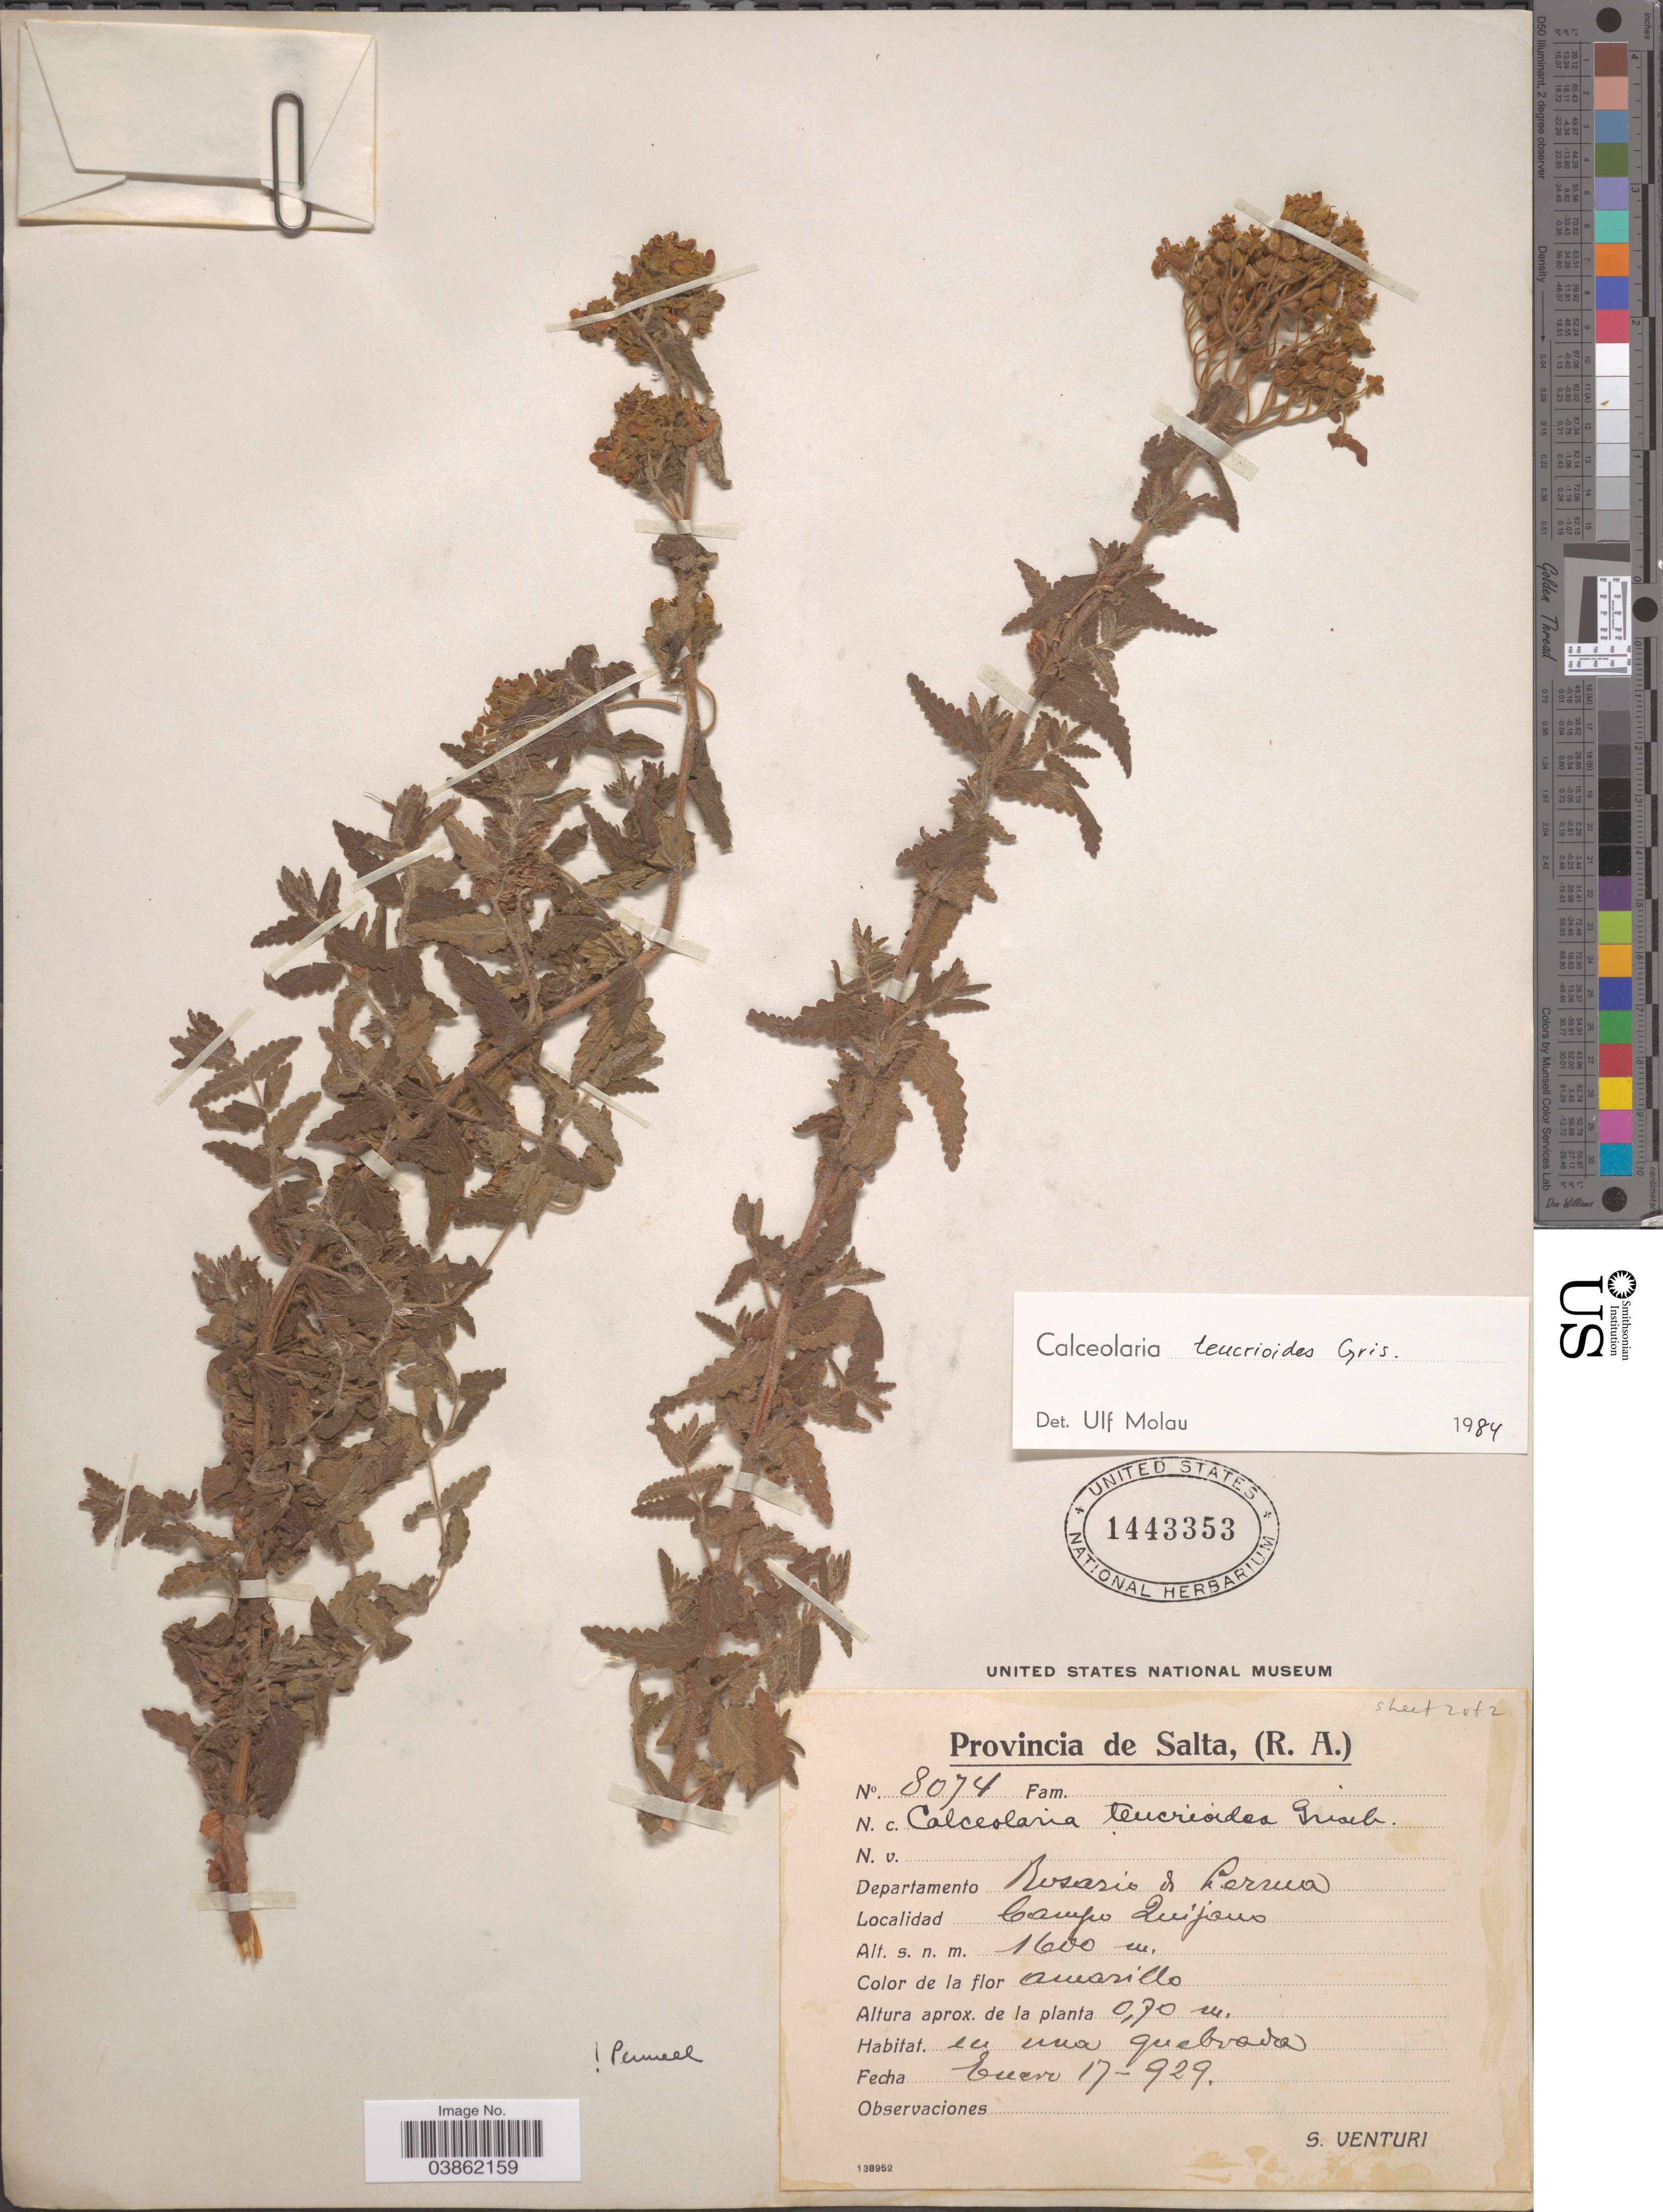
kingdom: Plantae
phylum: Tracheophyta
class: Magnoliopsida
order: Lamiales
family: Calceolariaceae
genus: Calceolaria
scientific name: Calceolaria teucrioides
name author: Griseb.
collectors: S. Venturi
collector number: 8074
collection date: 1929-01-17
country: Argentina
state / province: Salta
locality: Departamento Rosaria de Lerma. Campo Quijano.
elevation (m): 1600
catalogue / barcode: US 1443353